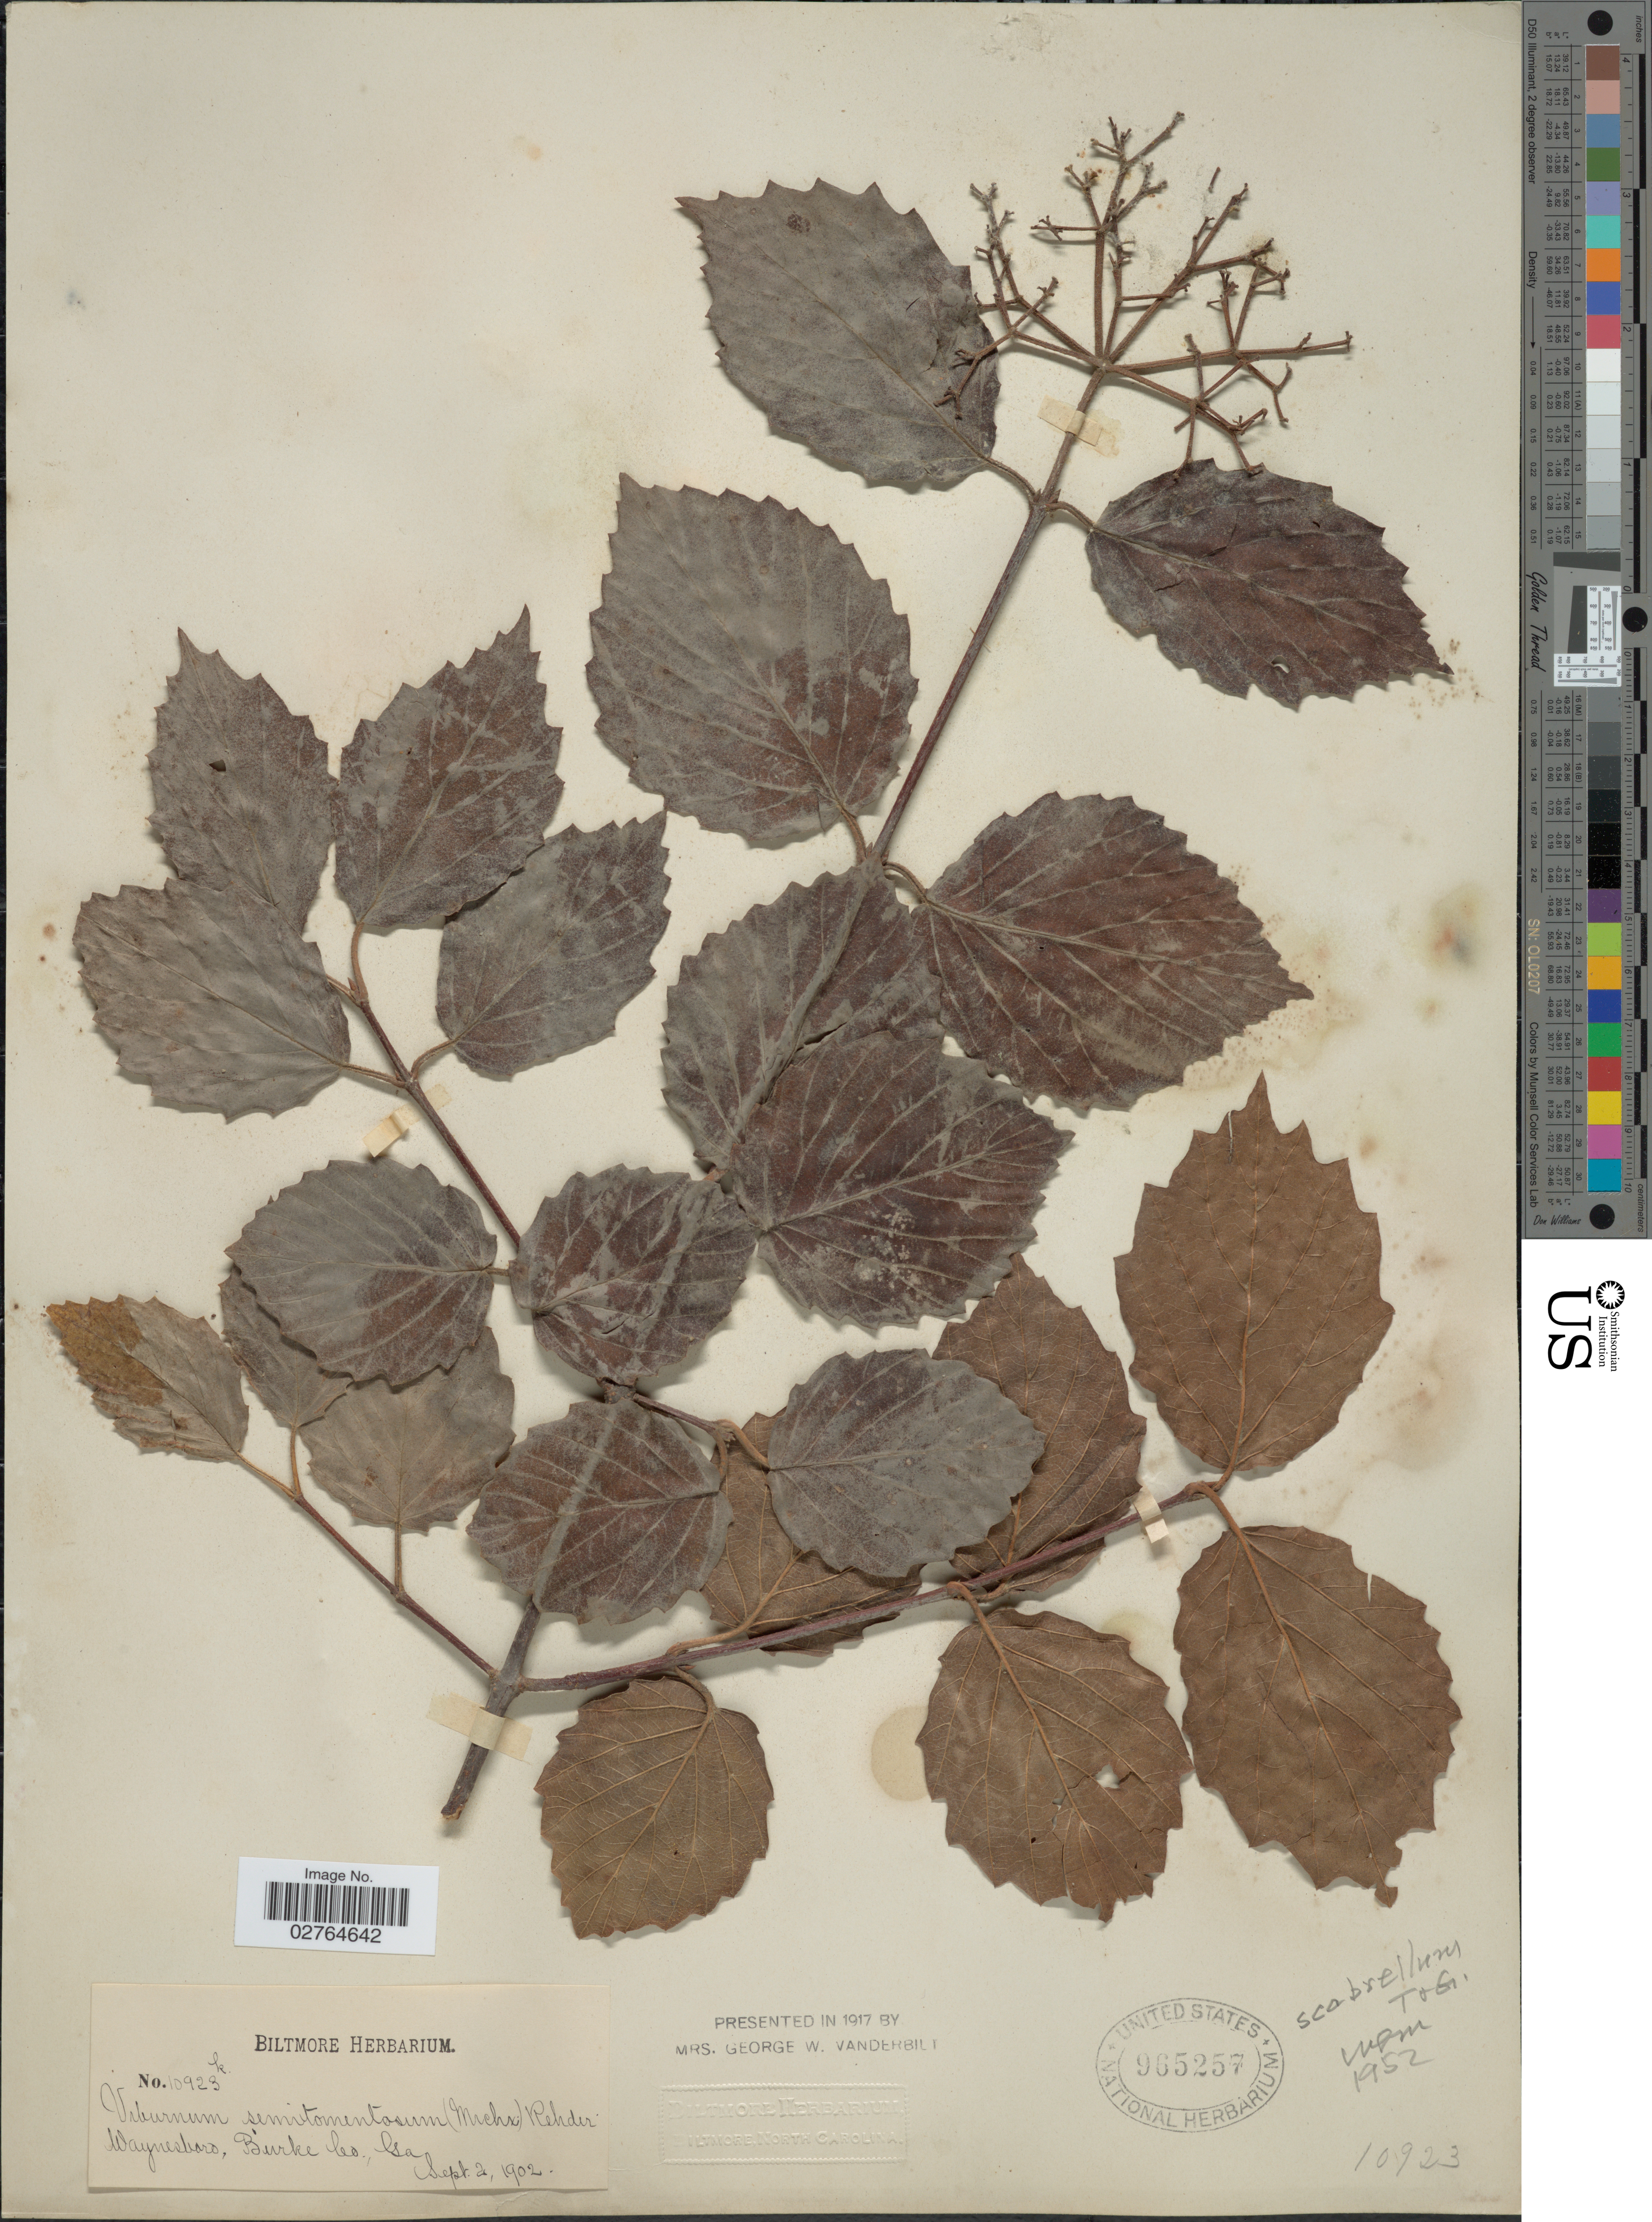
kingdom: Plantae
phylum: Tracheophyta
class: Magnoliopsida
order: Dipsacales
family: Viburnaceae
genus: Viburnum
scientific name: Viburnum scabrellum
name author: (Torr. & A. Gray) Chapm.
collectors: ex herb. Biltmore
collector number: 10923k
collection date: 1902-09-02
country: United States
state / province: Georgia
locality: Waynesboro, Burke Co.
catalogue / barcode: US 965257